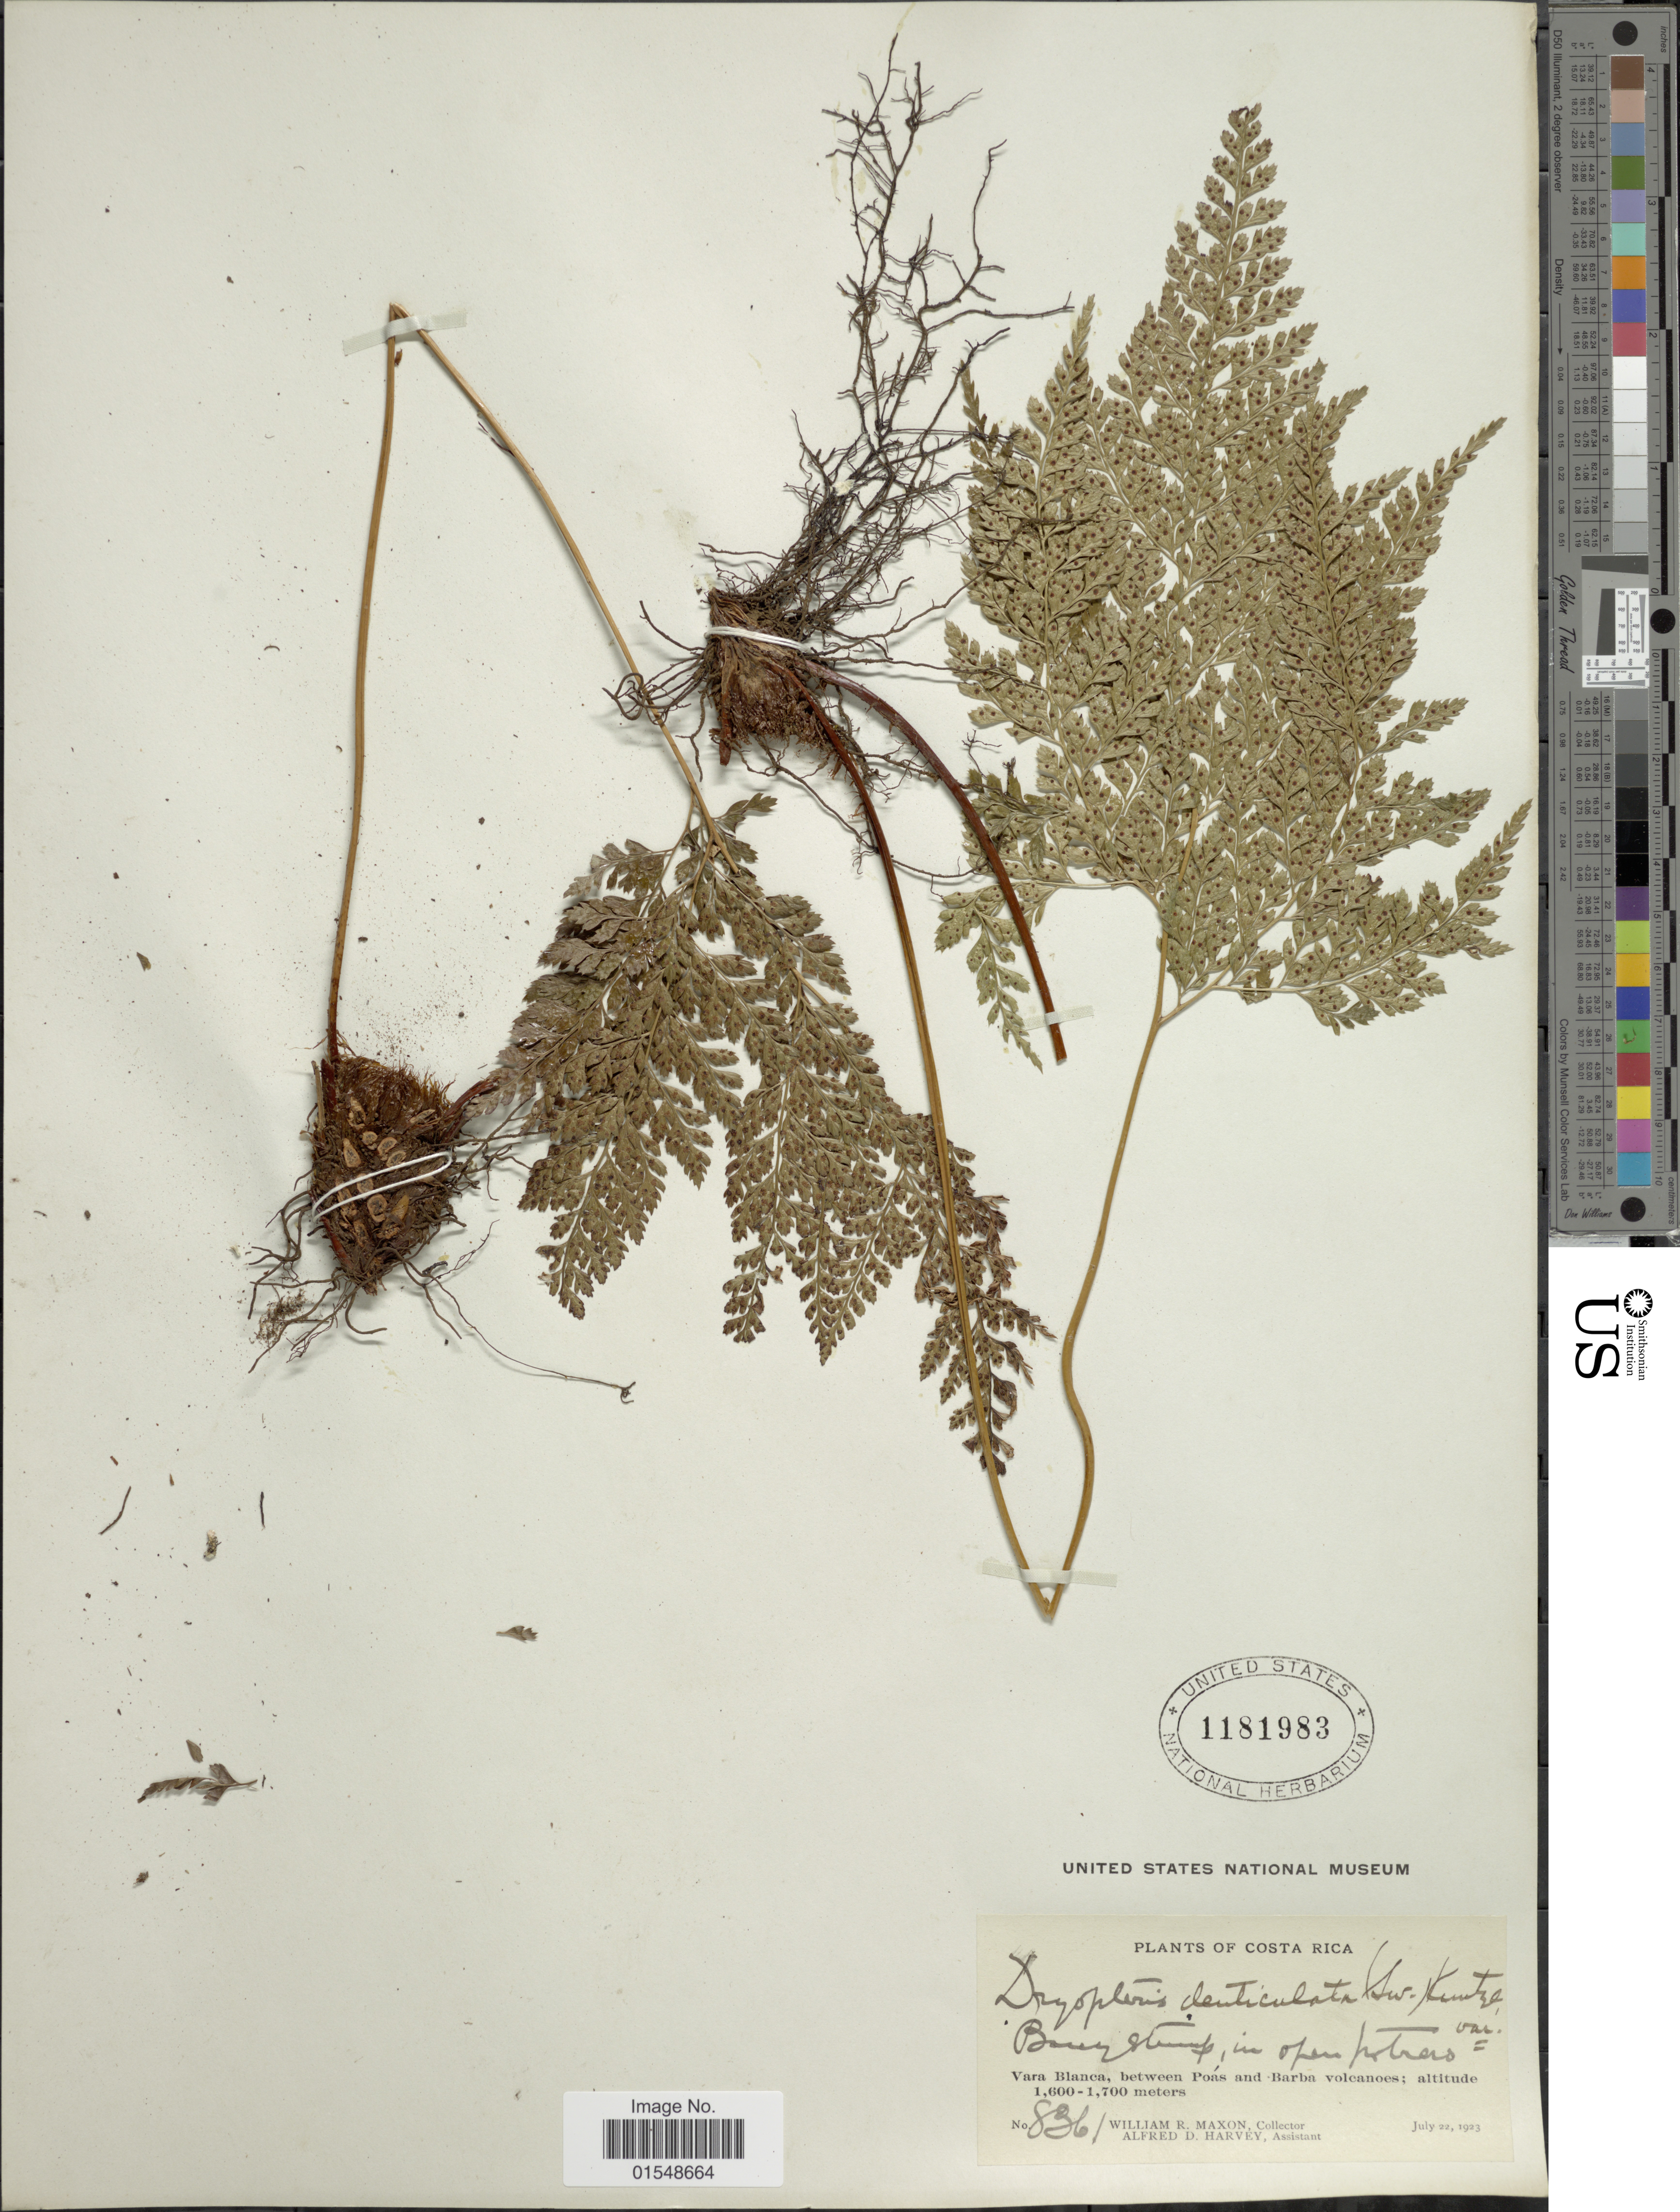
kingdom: Plantae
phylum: Tracheophyta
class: Polypodiopsida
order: Polypodiales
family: Dryopteridaceae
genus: Arachniodes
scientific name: Arachniodes denticulata var. jucunda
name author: (Fée) Lellinger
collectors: W. R. Maxon & A. D. Harvey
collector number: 8361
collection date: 1923-07-22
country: Costa Rica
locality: Vara Blanca, beteen Poás and Barba volcanoes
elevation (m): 1600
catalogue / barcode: US 1181983